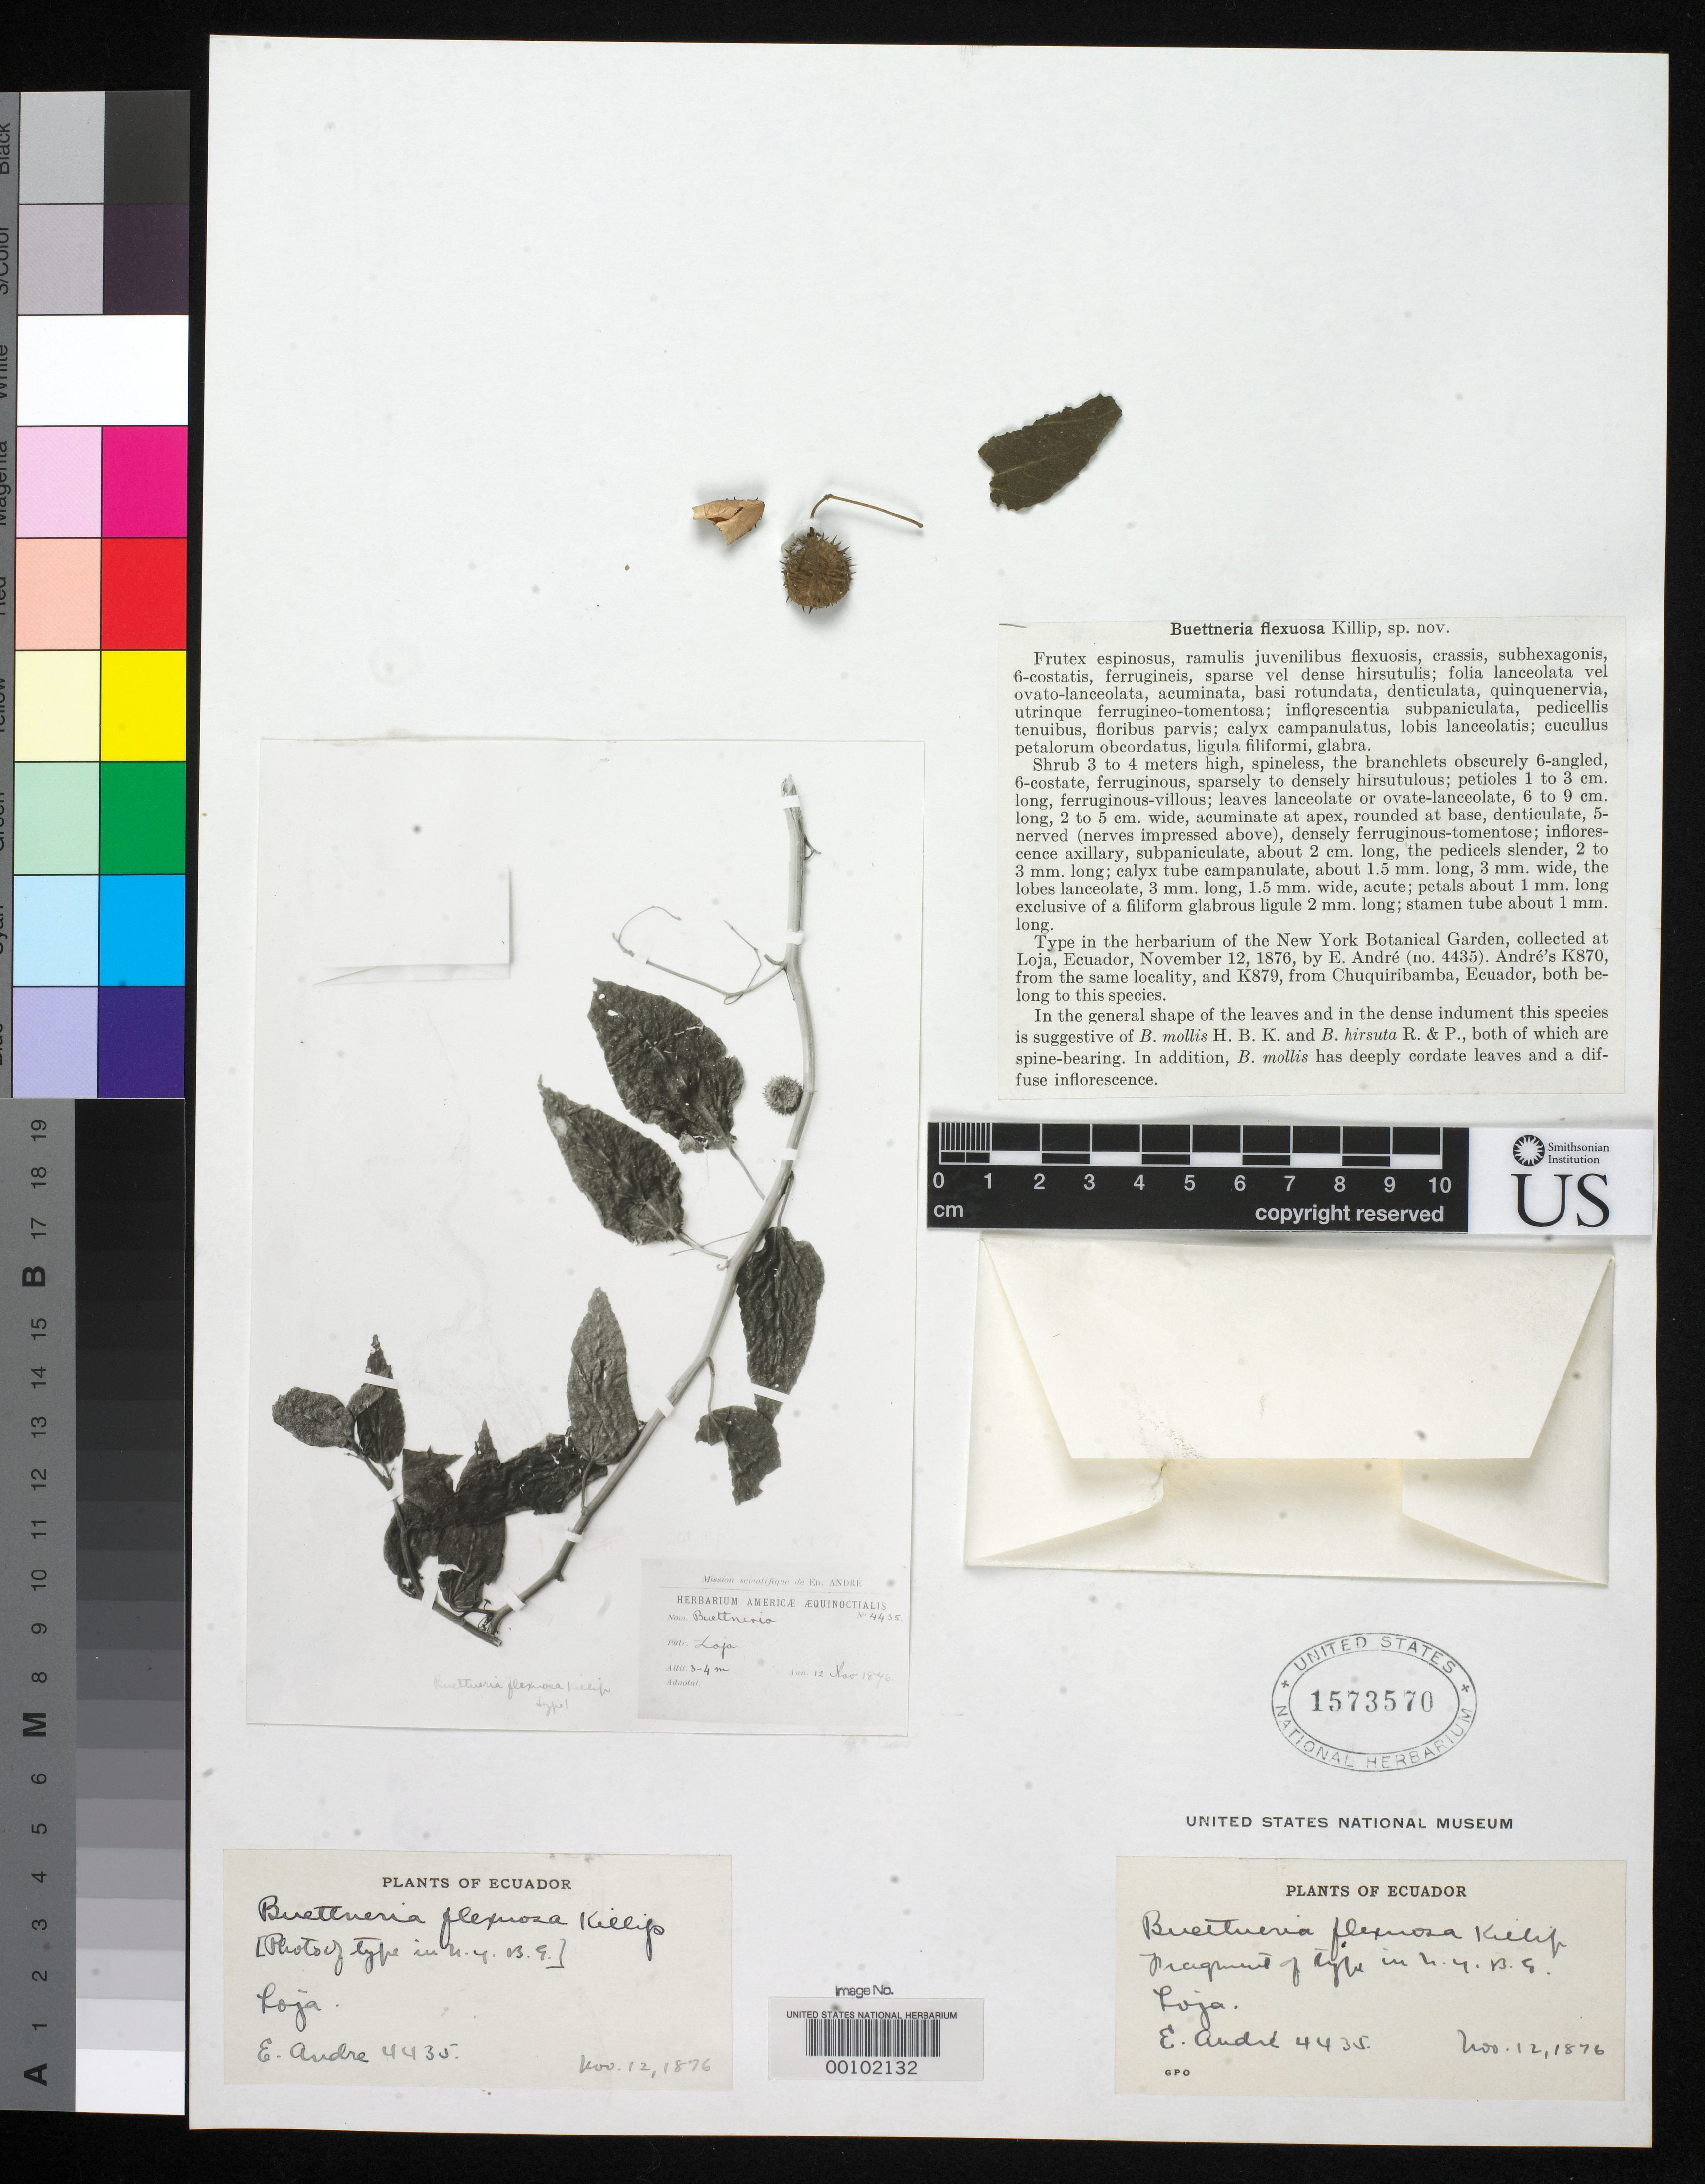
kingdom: Plantae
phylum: Tracheophyta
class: Magnoliopsida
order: Malvales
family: Malvaceae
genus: Byttneria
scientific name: Byttneria flexuosa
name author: Killip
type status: Isotype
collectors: É. F. André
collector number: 4435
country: Ecuador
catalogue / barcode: US 1573570